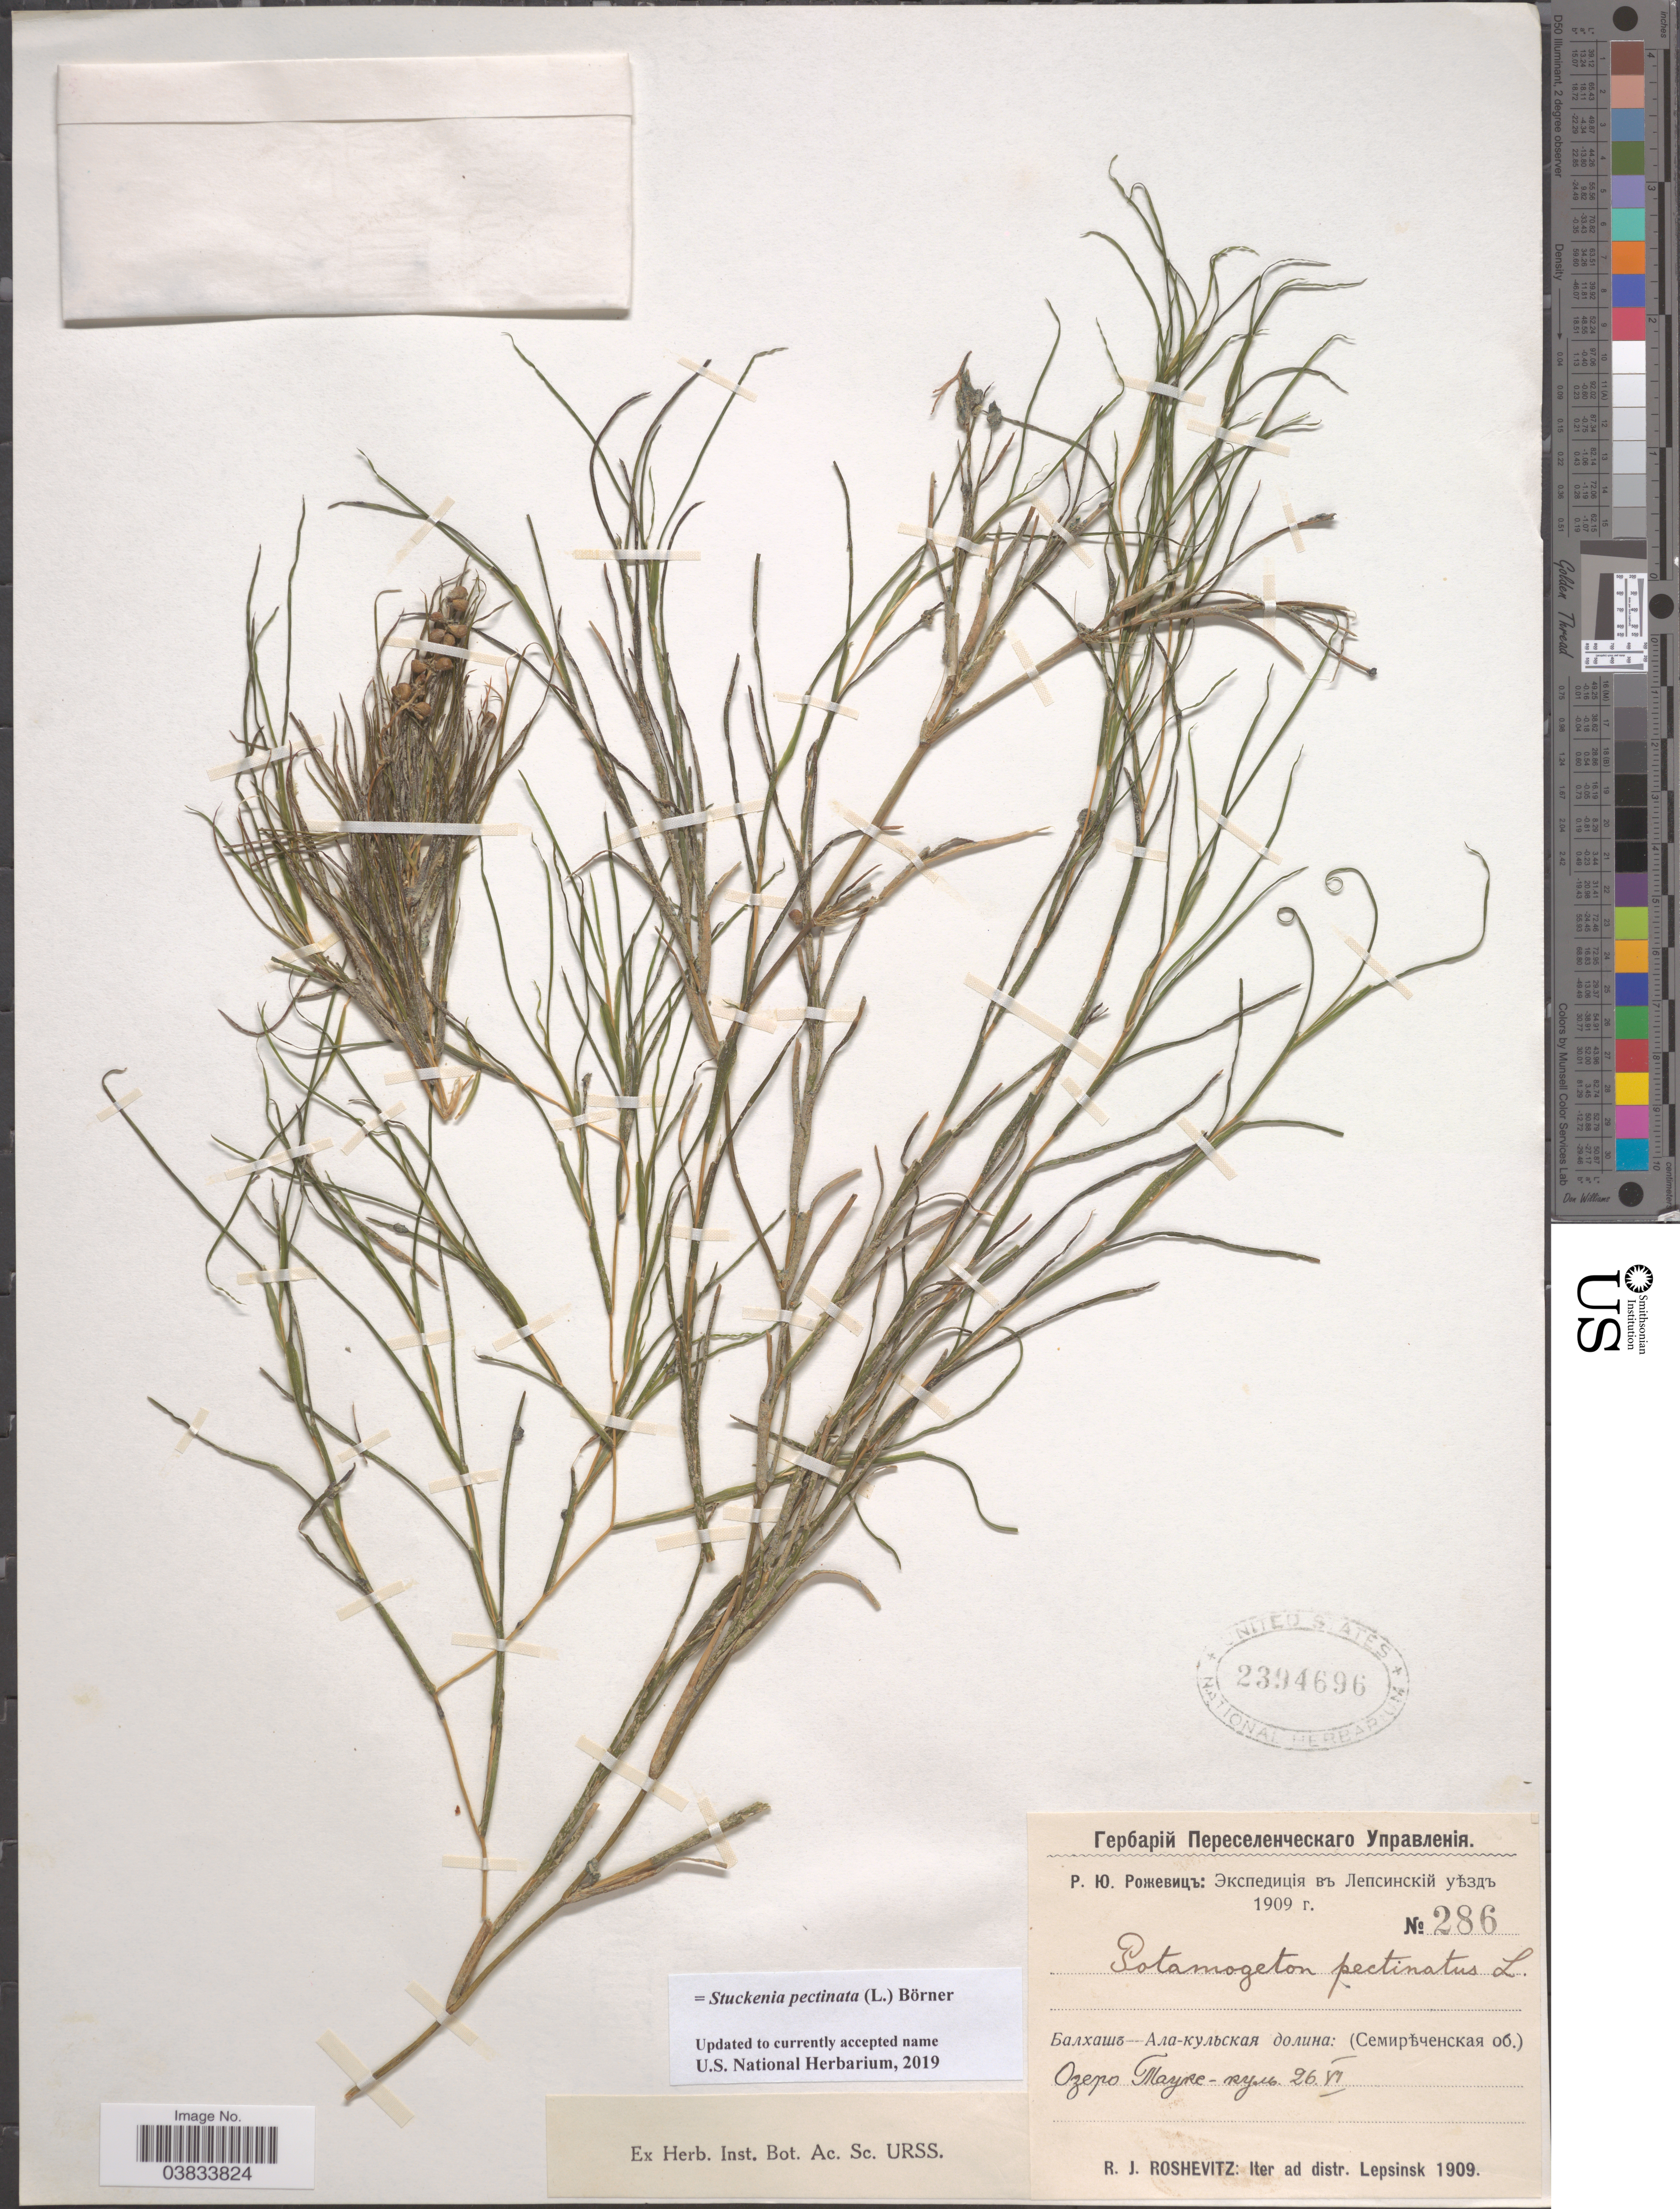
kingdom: Plantae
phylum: Tracheophyta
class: Liliopsida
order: Alismatales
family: Potamogetonaceae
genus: Stuckenia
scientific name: Stuckenia pectinata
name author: (L.) Börner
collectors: R. J. Roshevitz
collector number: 286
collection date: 1909-06-26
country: Kazakhstan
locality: Balkhash- Valley Ala-Kul, Lake Tauke-Kul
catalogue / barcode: US 2394696